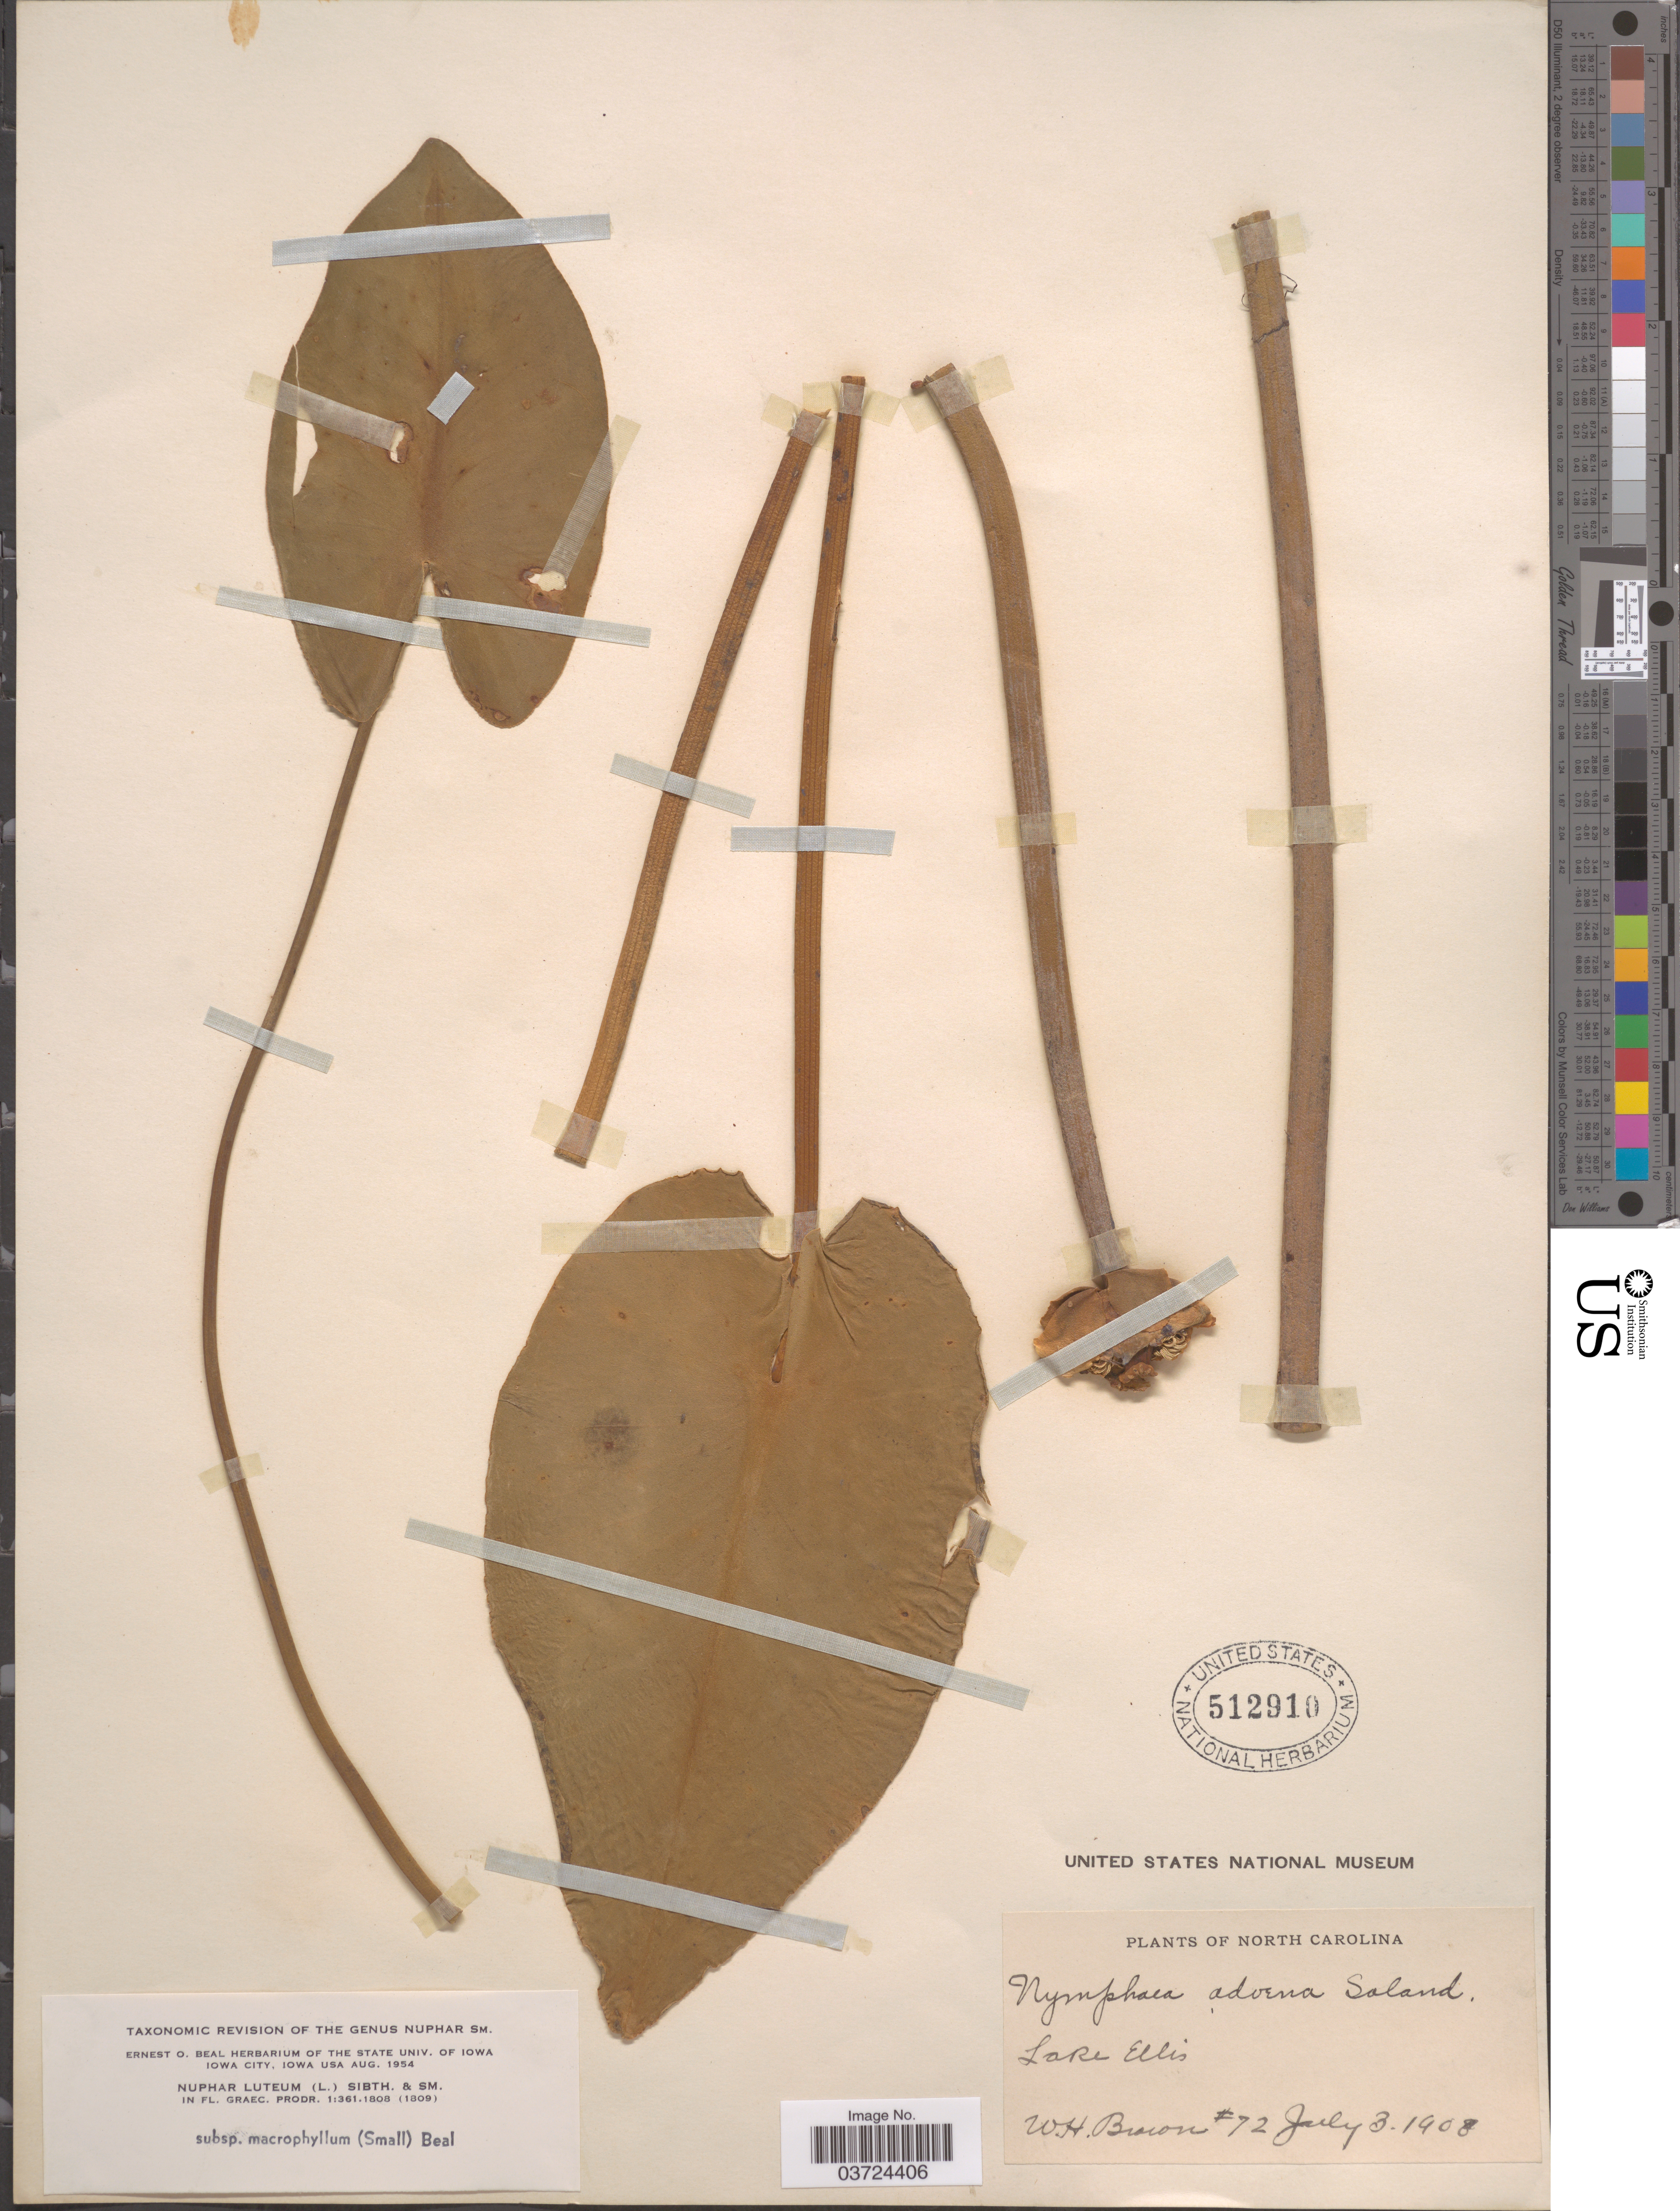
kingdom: Plantae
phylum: Tracheophyta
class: Magnoliopsida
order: Nymphaeales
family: Nymphaeaceae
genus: Nuphar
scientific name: Nuphar advena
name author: (Aiton) W.T. Aiton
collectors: W. H. Brown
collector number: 72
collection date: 1908-07-03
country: United States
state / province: North Carolina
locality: Lake Ellis.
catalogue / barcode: US 512910